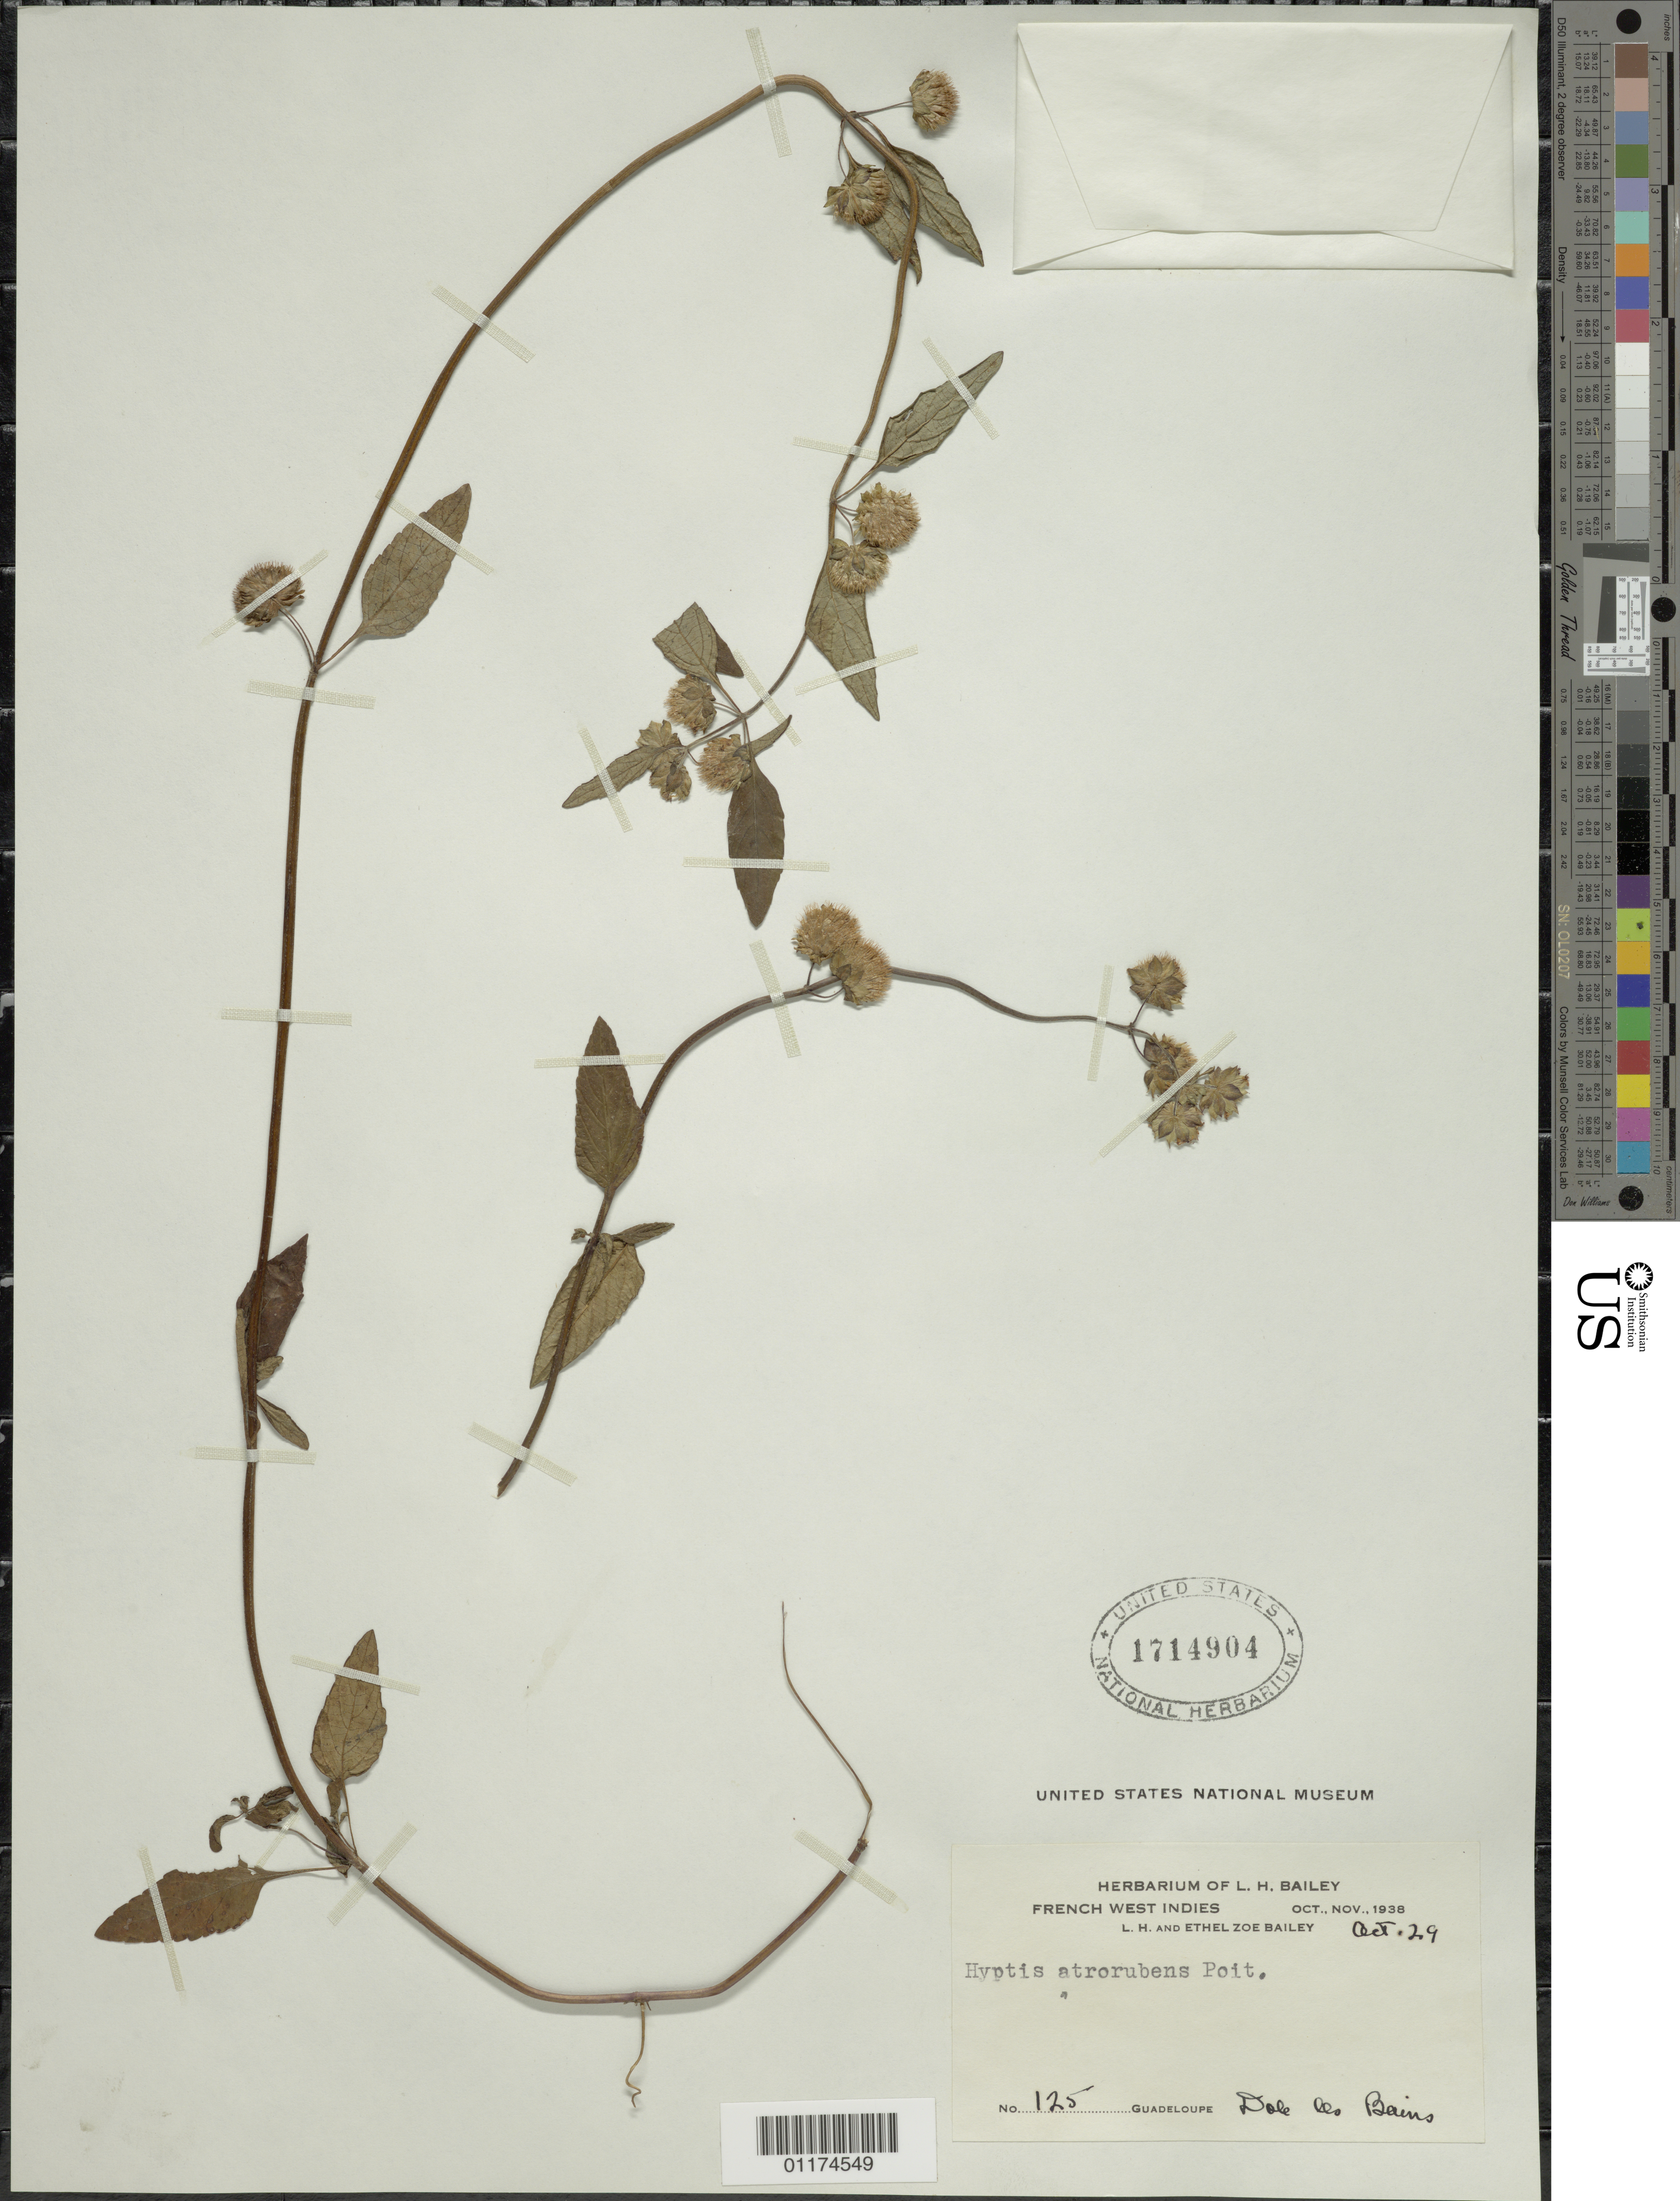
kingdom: Plantae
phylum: Tracheophyta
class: Magnoliopsida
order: Lamiales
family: Lamiaceae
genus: Hyptis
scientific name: Hyptis atrorubens var. atrorubens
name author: Poit.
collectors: L. H. Bailey & E. Z. Bailey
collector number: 125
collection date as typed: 29 Oct 1938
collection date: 1938-10-29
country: Guadeloupe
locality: Dole les Bains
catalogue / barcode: US 1714904